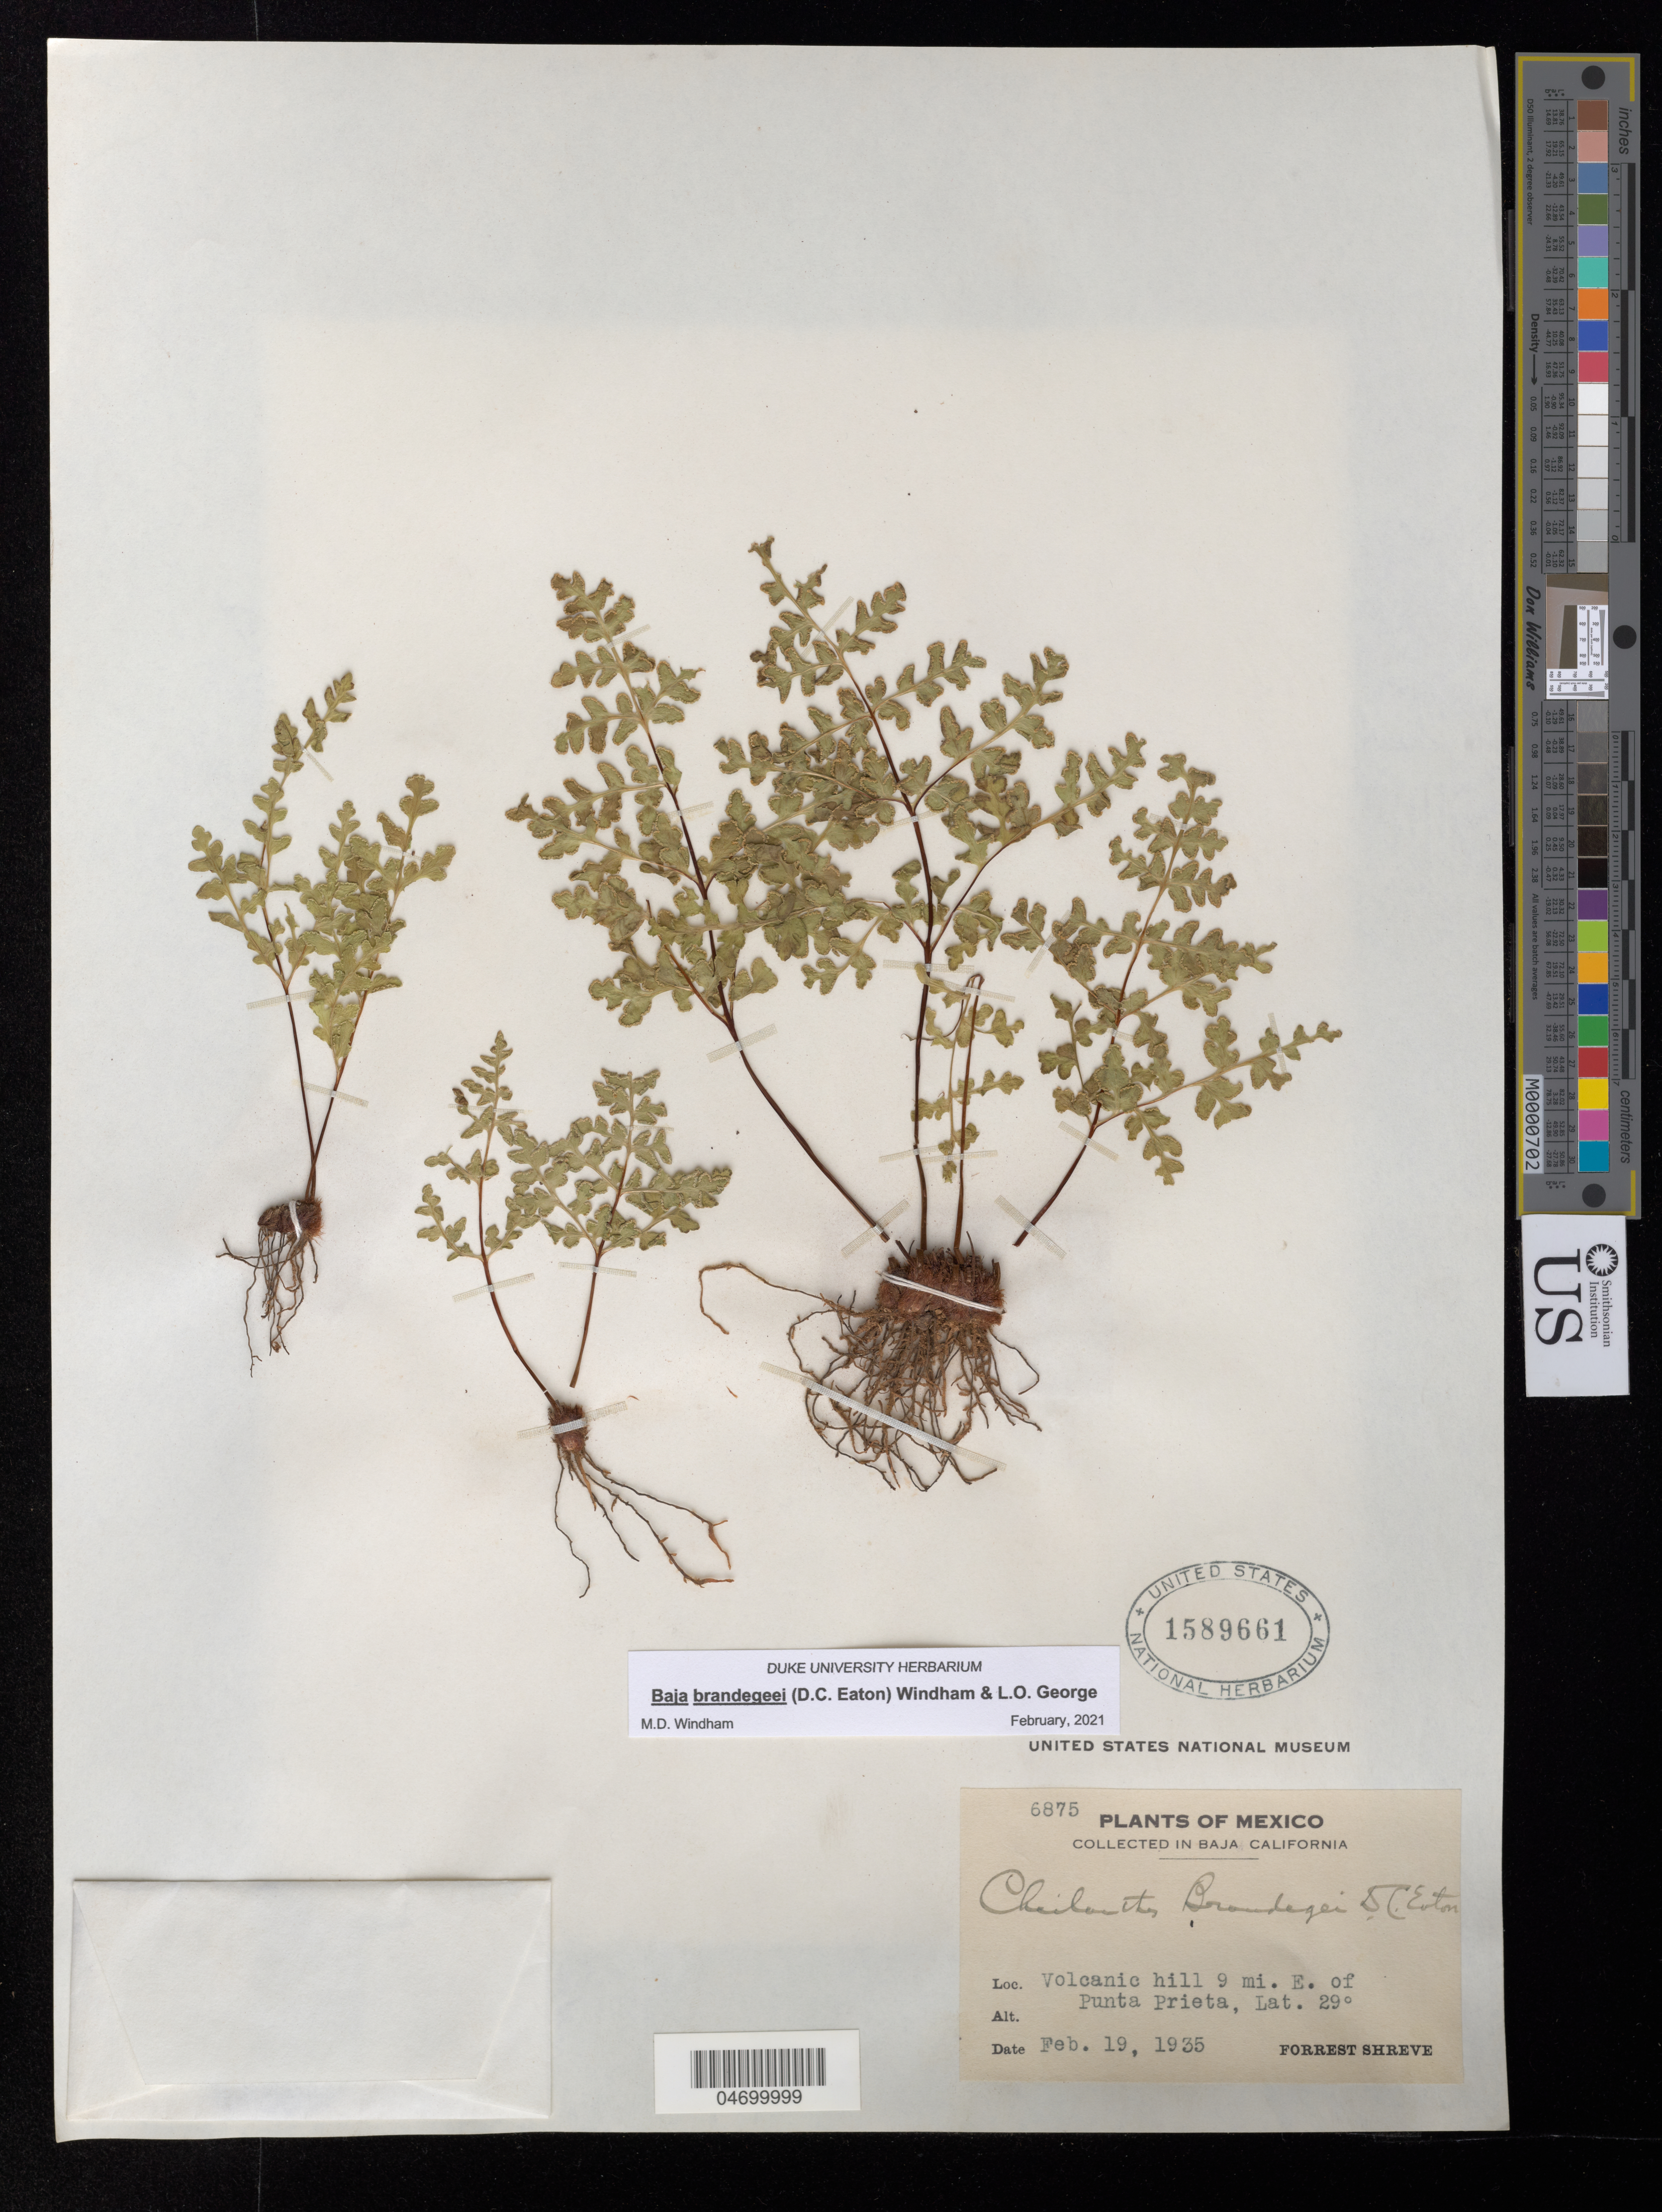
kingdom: Plantae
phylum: Tracheophyta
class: Polypodiopsida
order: Polypodiales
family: Pteridaceae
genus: Cheilanthes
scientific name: Cheilanthes brandeegei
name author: D.C. Eaton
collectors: F. Shreve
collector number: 6875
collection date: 1935-02-19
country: Mexico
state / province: Baja California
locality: Volcanic hill 9 mi. E. of Punta Prieta.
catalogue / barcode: US 1589661